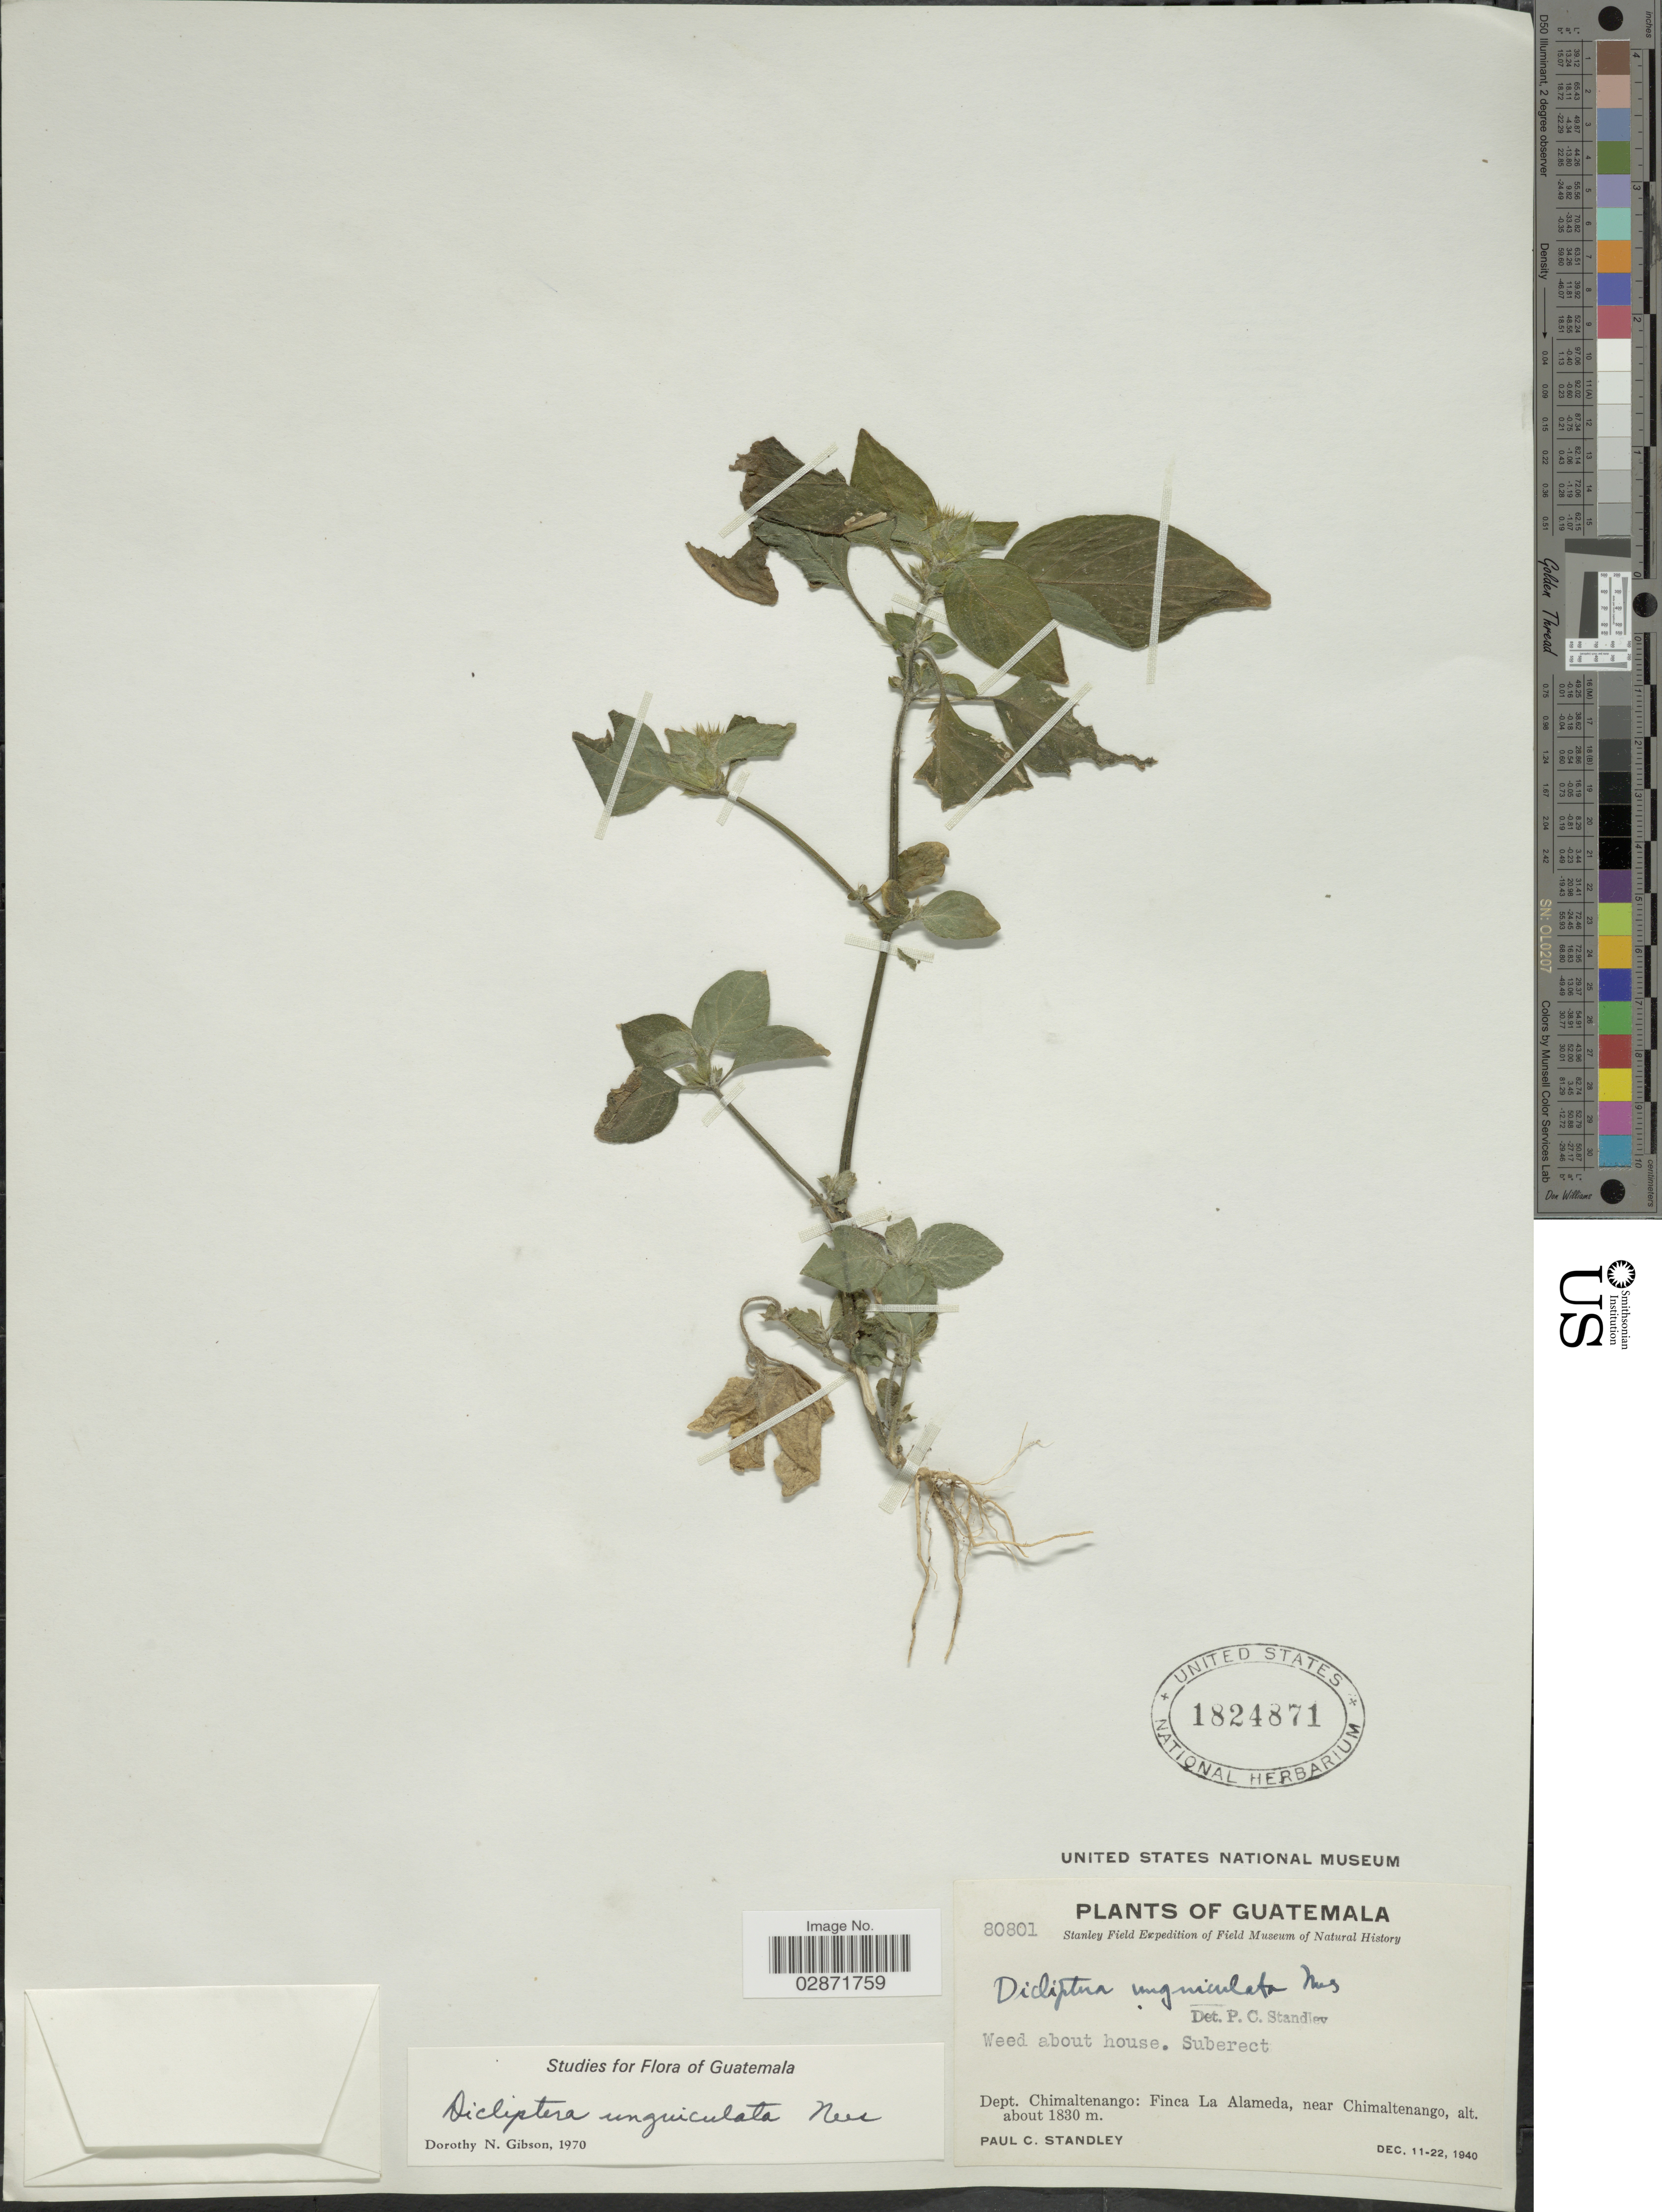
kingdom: Plantae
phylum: Tracheophyta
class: Magnoliopsida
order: Lamiales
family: Acanthaceae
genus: Dicliptera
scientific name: Dicliptera unguiculata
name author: Nees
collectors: P. C. Standley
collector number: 80801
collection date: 1940-12-11/1940-12-22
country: Guatemala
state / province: Chimaltenango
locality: Finca La Alameda, near Chimaltenango. Weed about house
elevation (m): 1830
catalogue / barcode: US 1824871